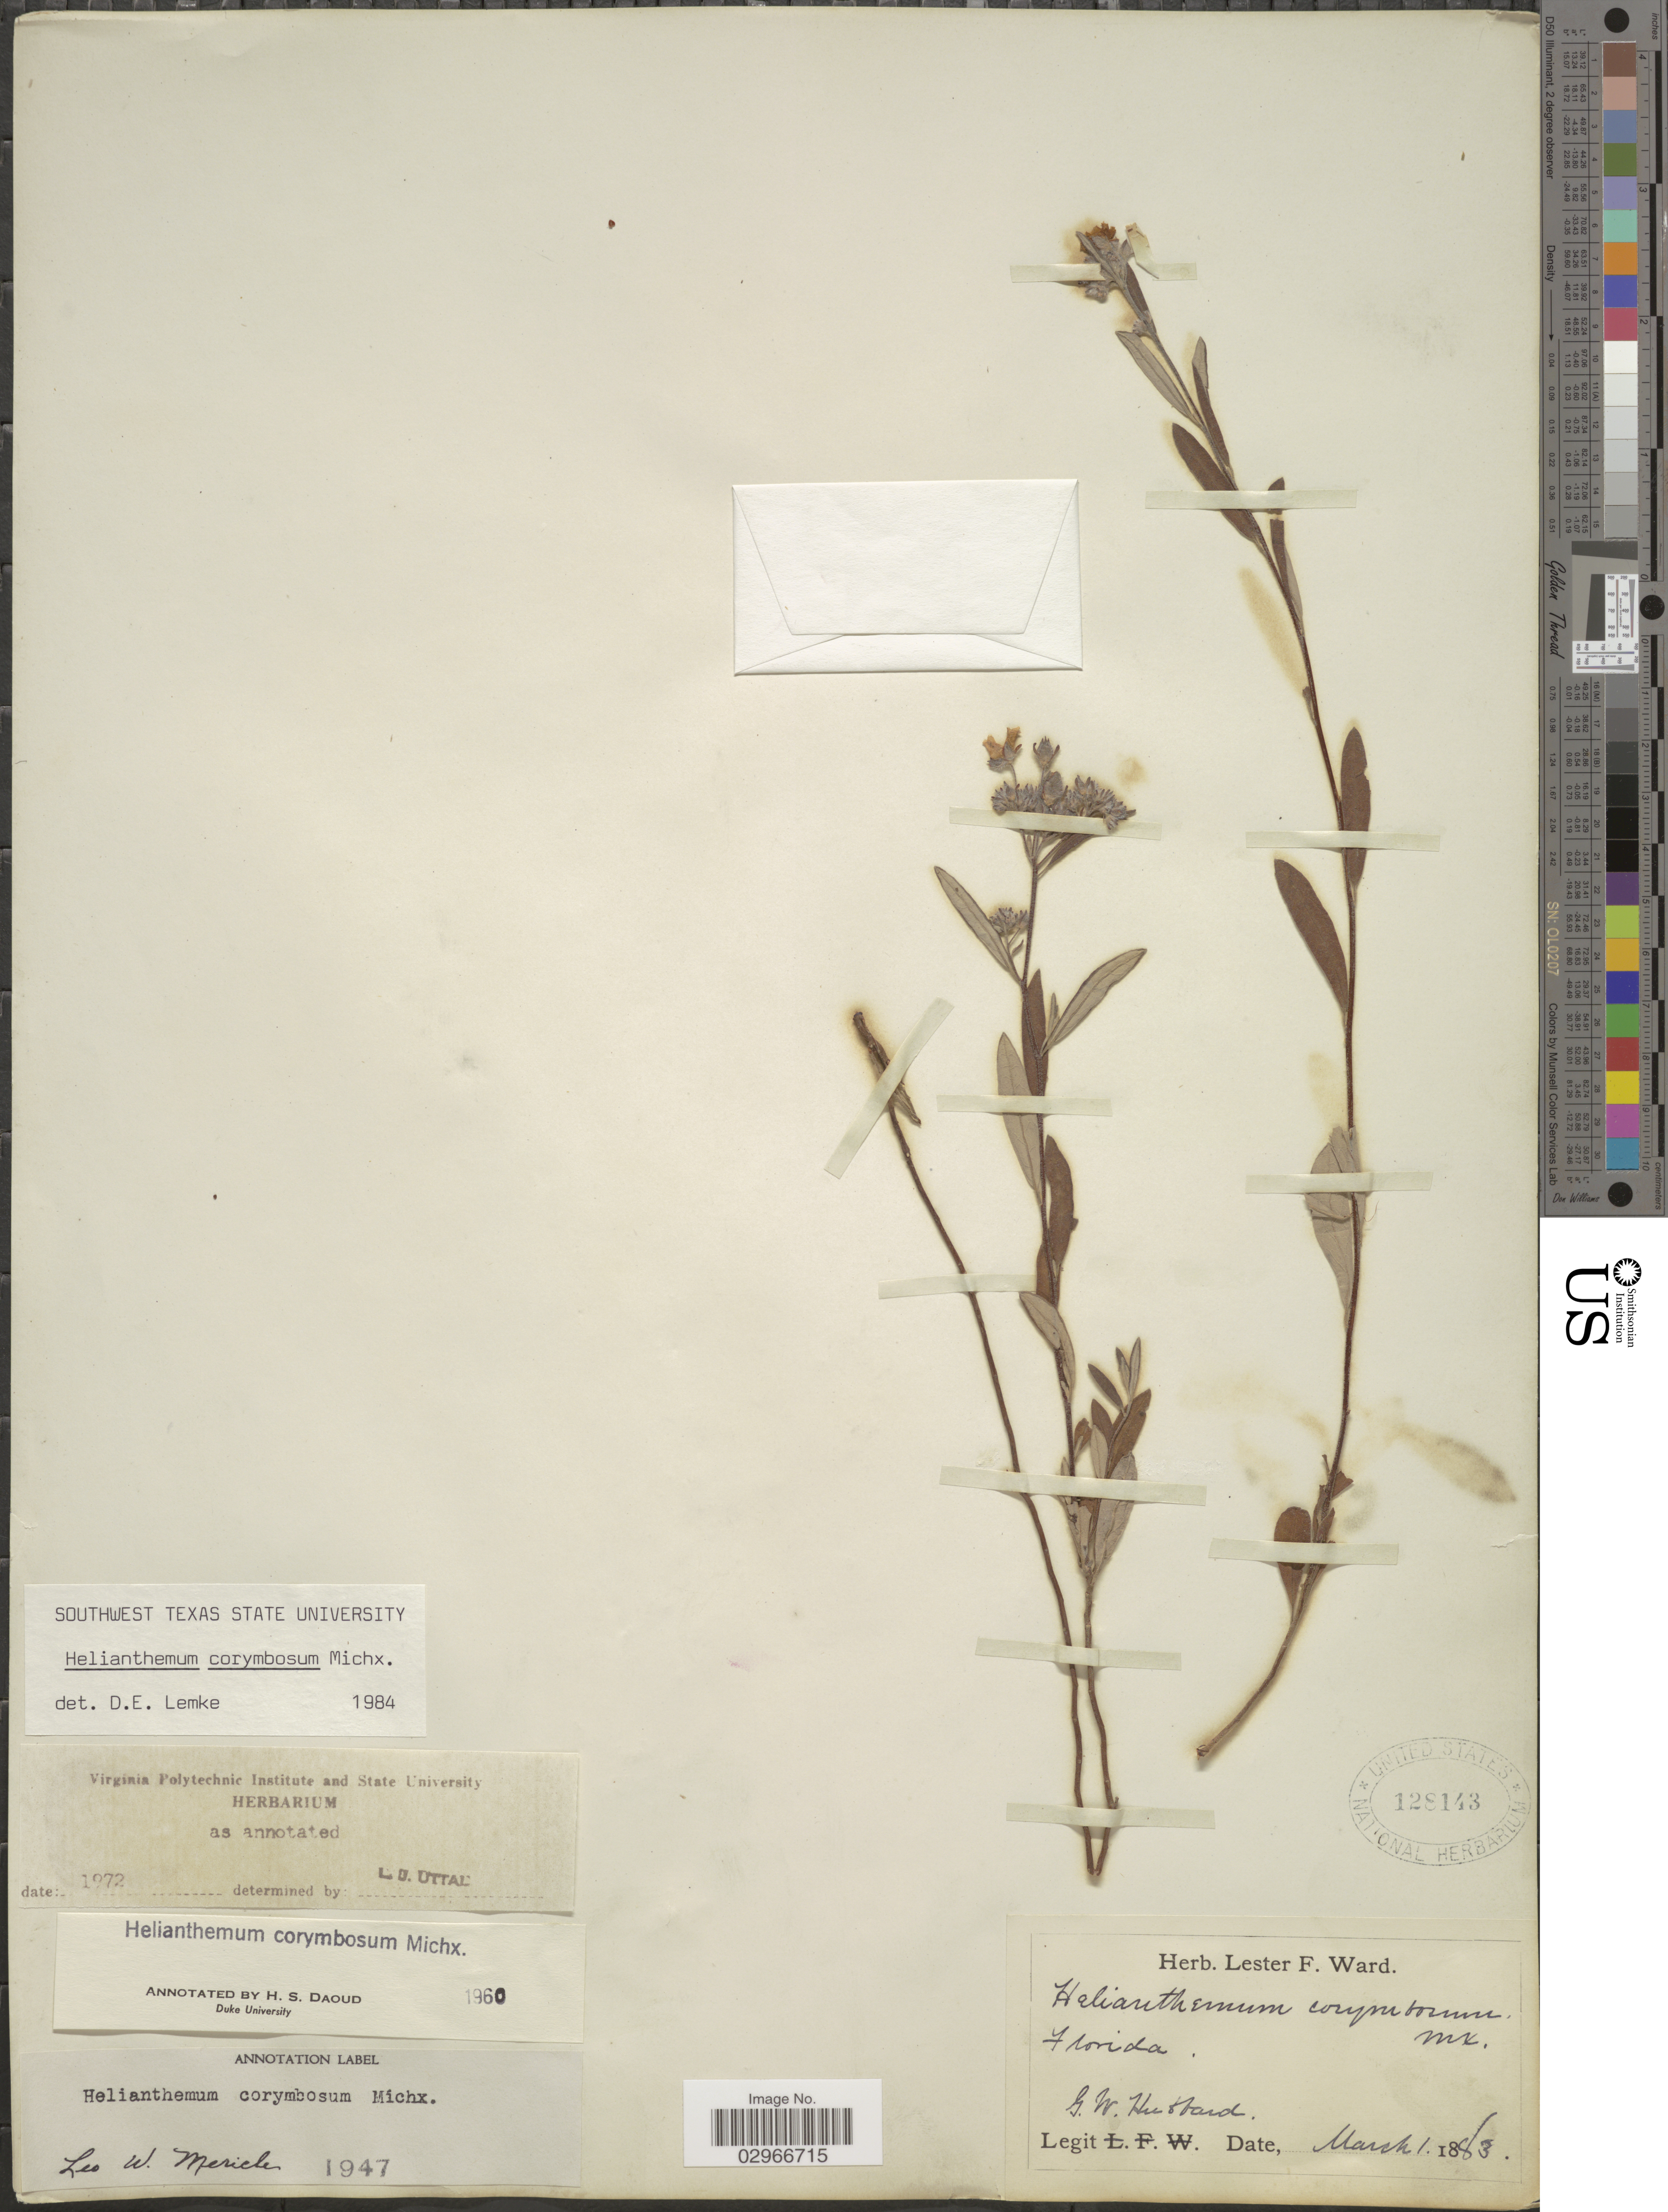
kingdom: Plantae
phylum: Tracheophyta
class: Magnoliopsida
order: Malvales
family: Cistaceae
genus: Helianthemum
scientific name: Helianthemum corymbosum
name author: Michx.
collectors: G. W. Hubbard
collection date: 1883-03-01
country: United States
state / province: Florida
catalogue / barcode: US 128143